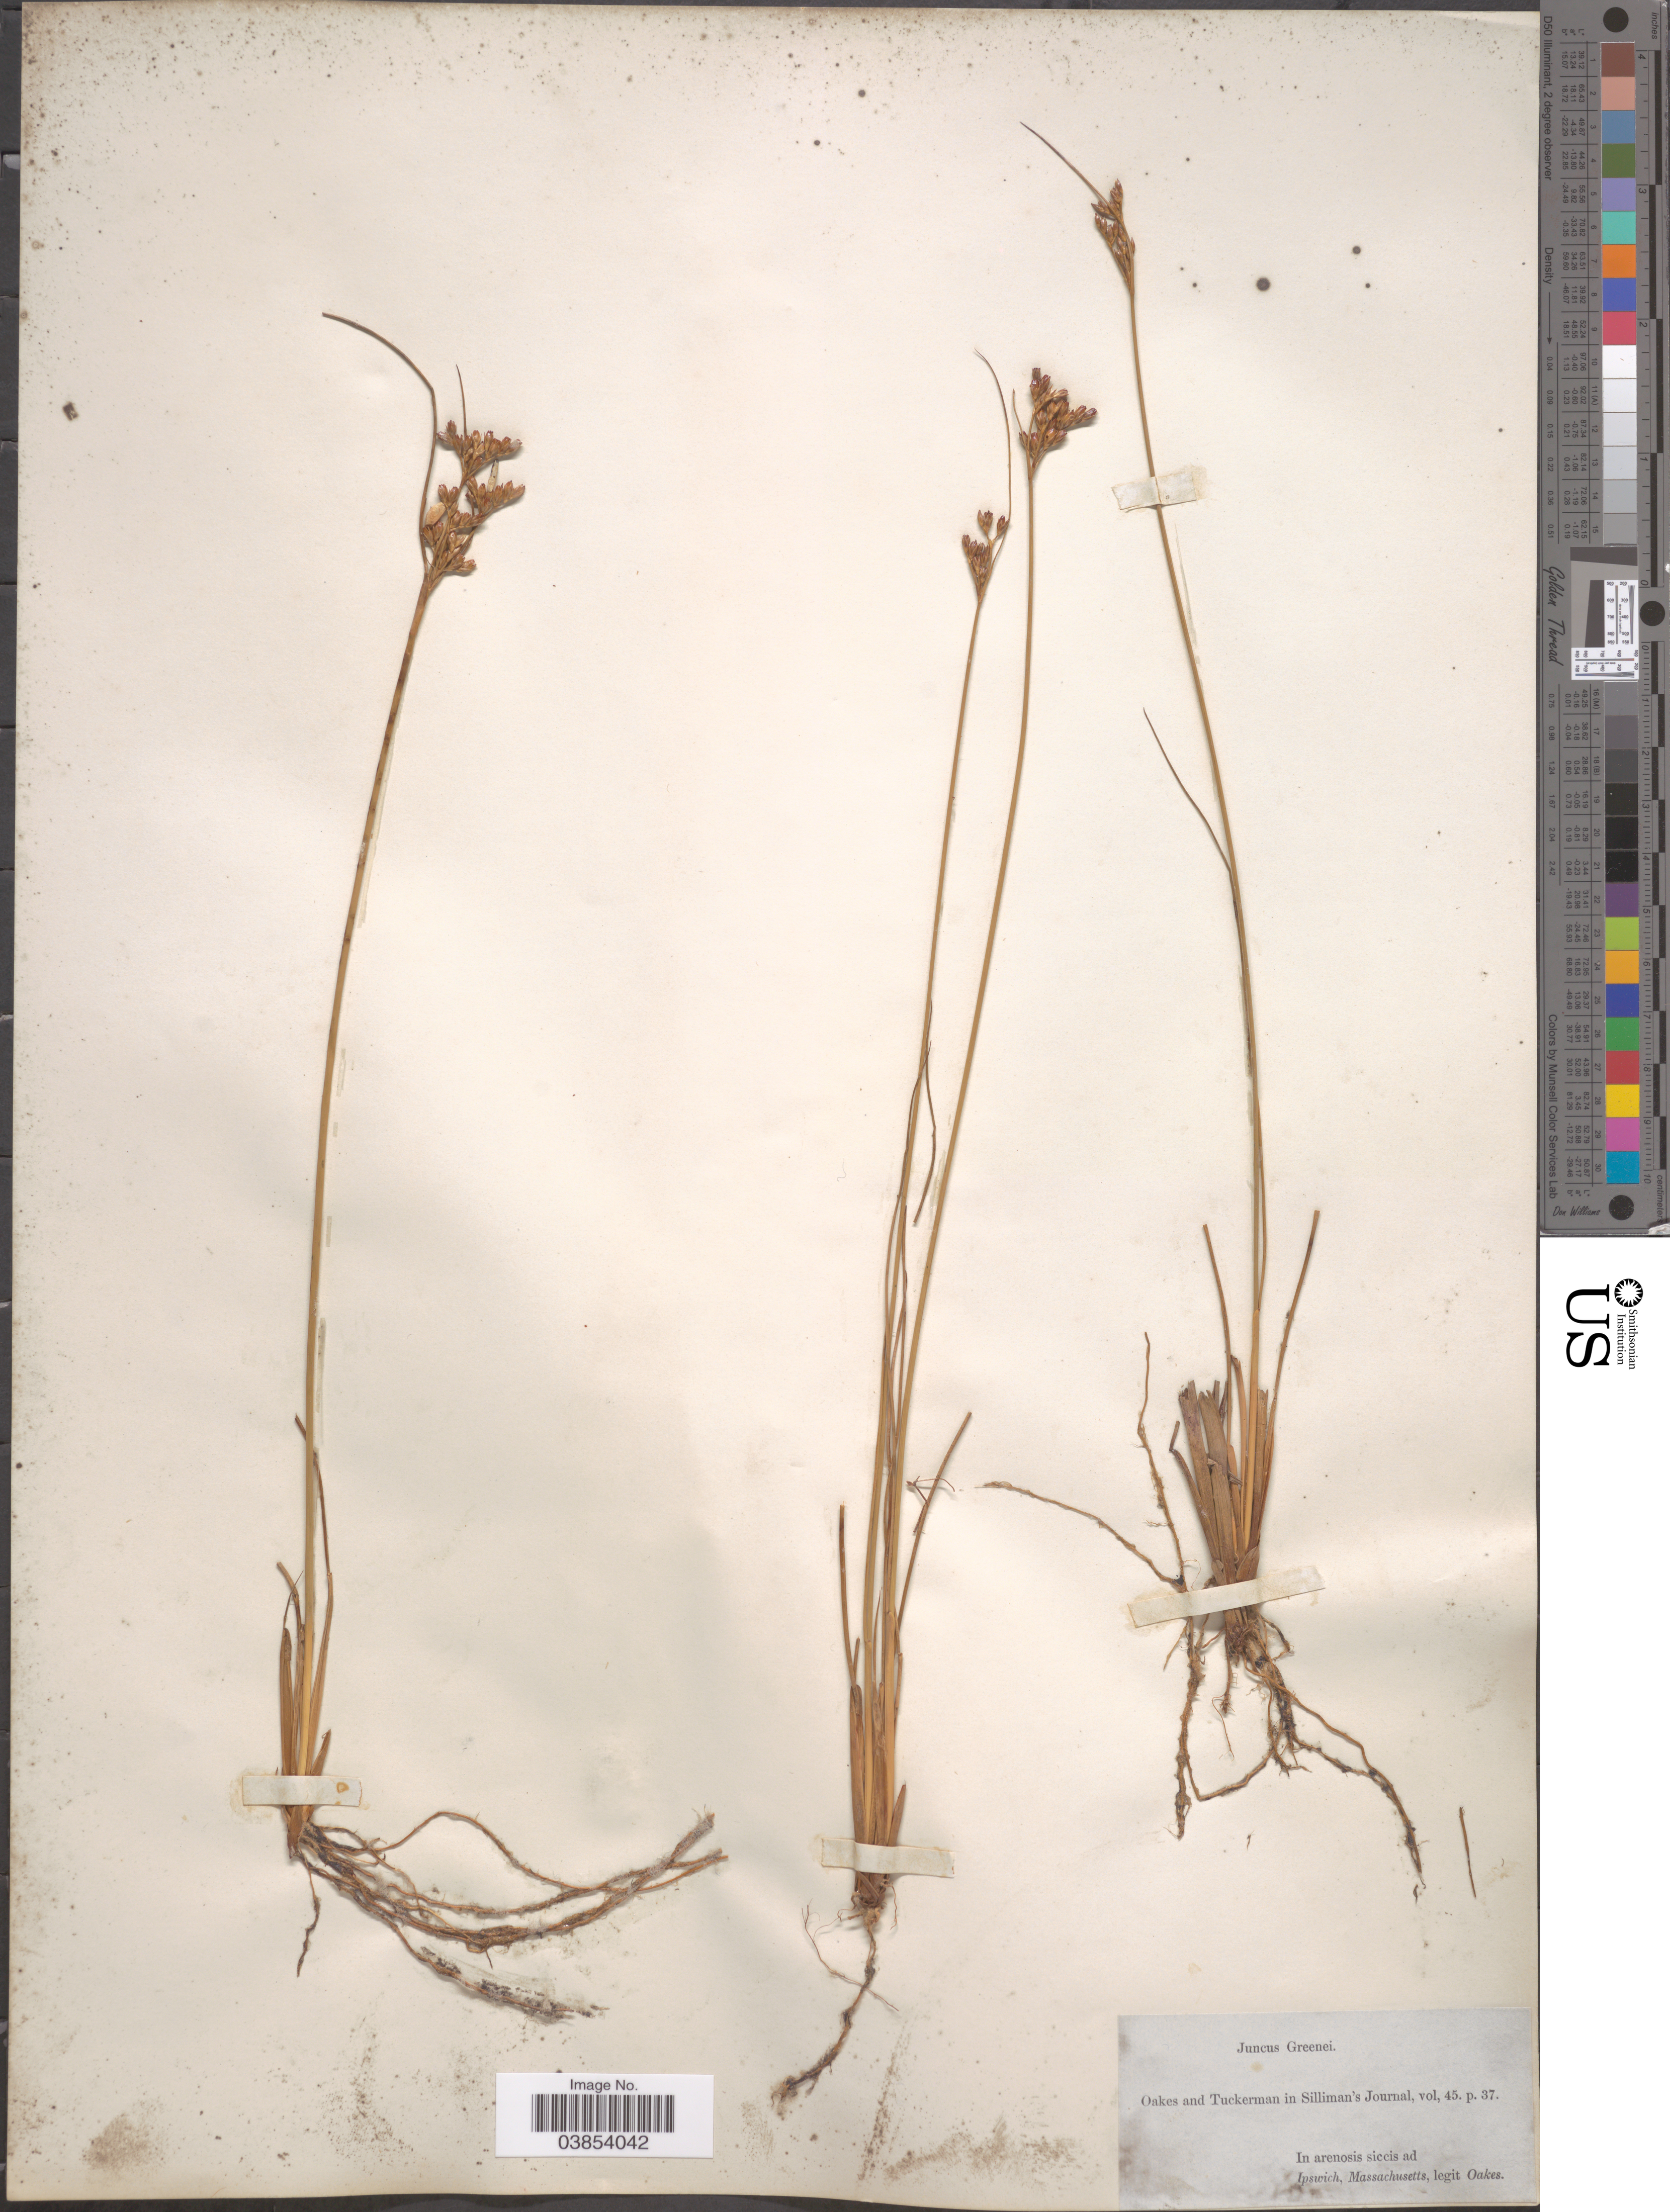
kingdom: Plantae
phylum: Tracheophyta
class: Liliopsida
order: Poales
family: Juncaceae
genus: Juncus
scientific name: Juncus greenei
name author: Oakes & Tuck.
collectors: -. Oakes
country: United States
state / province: Massachusetts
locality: In arenosis siccis ad Ipswich.